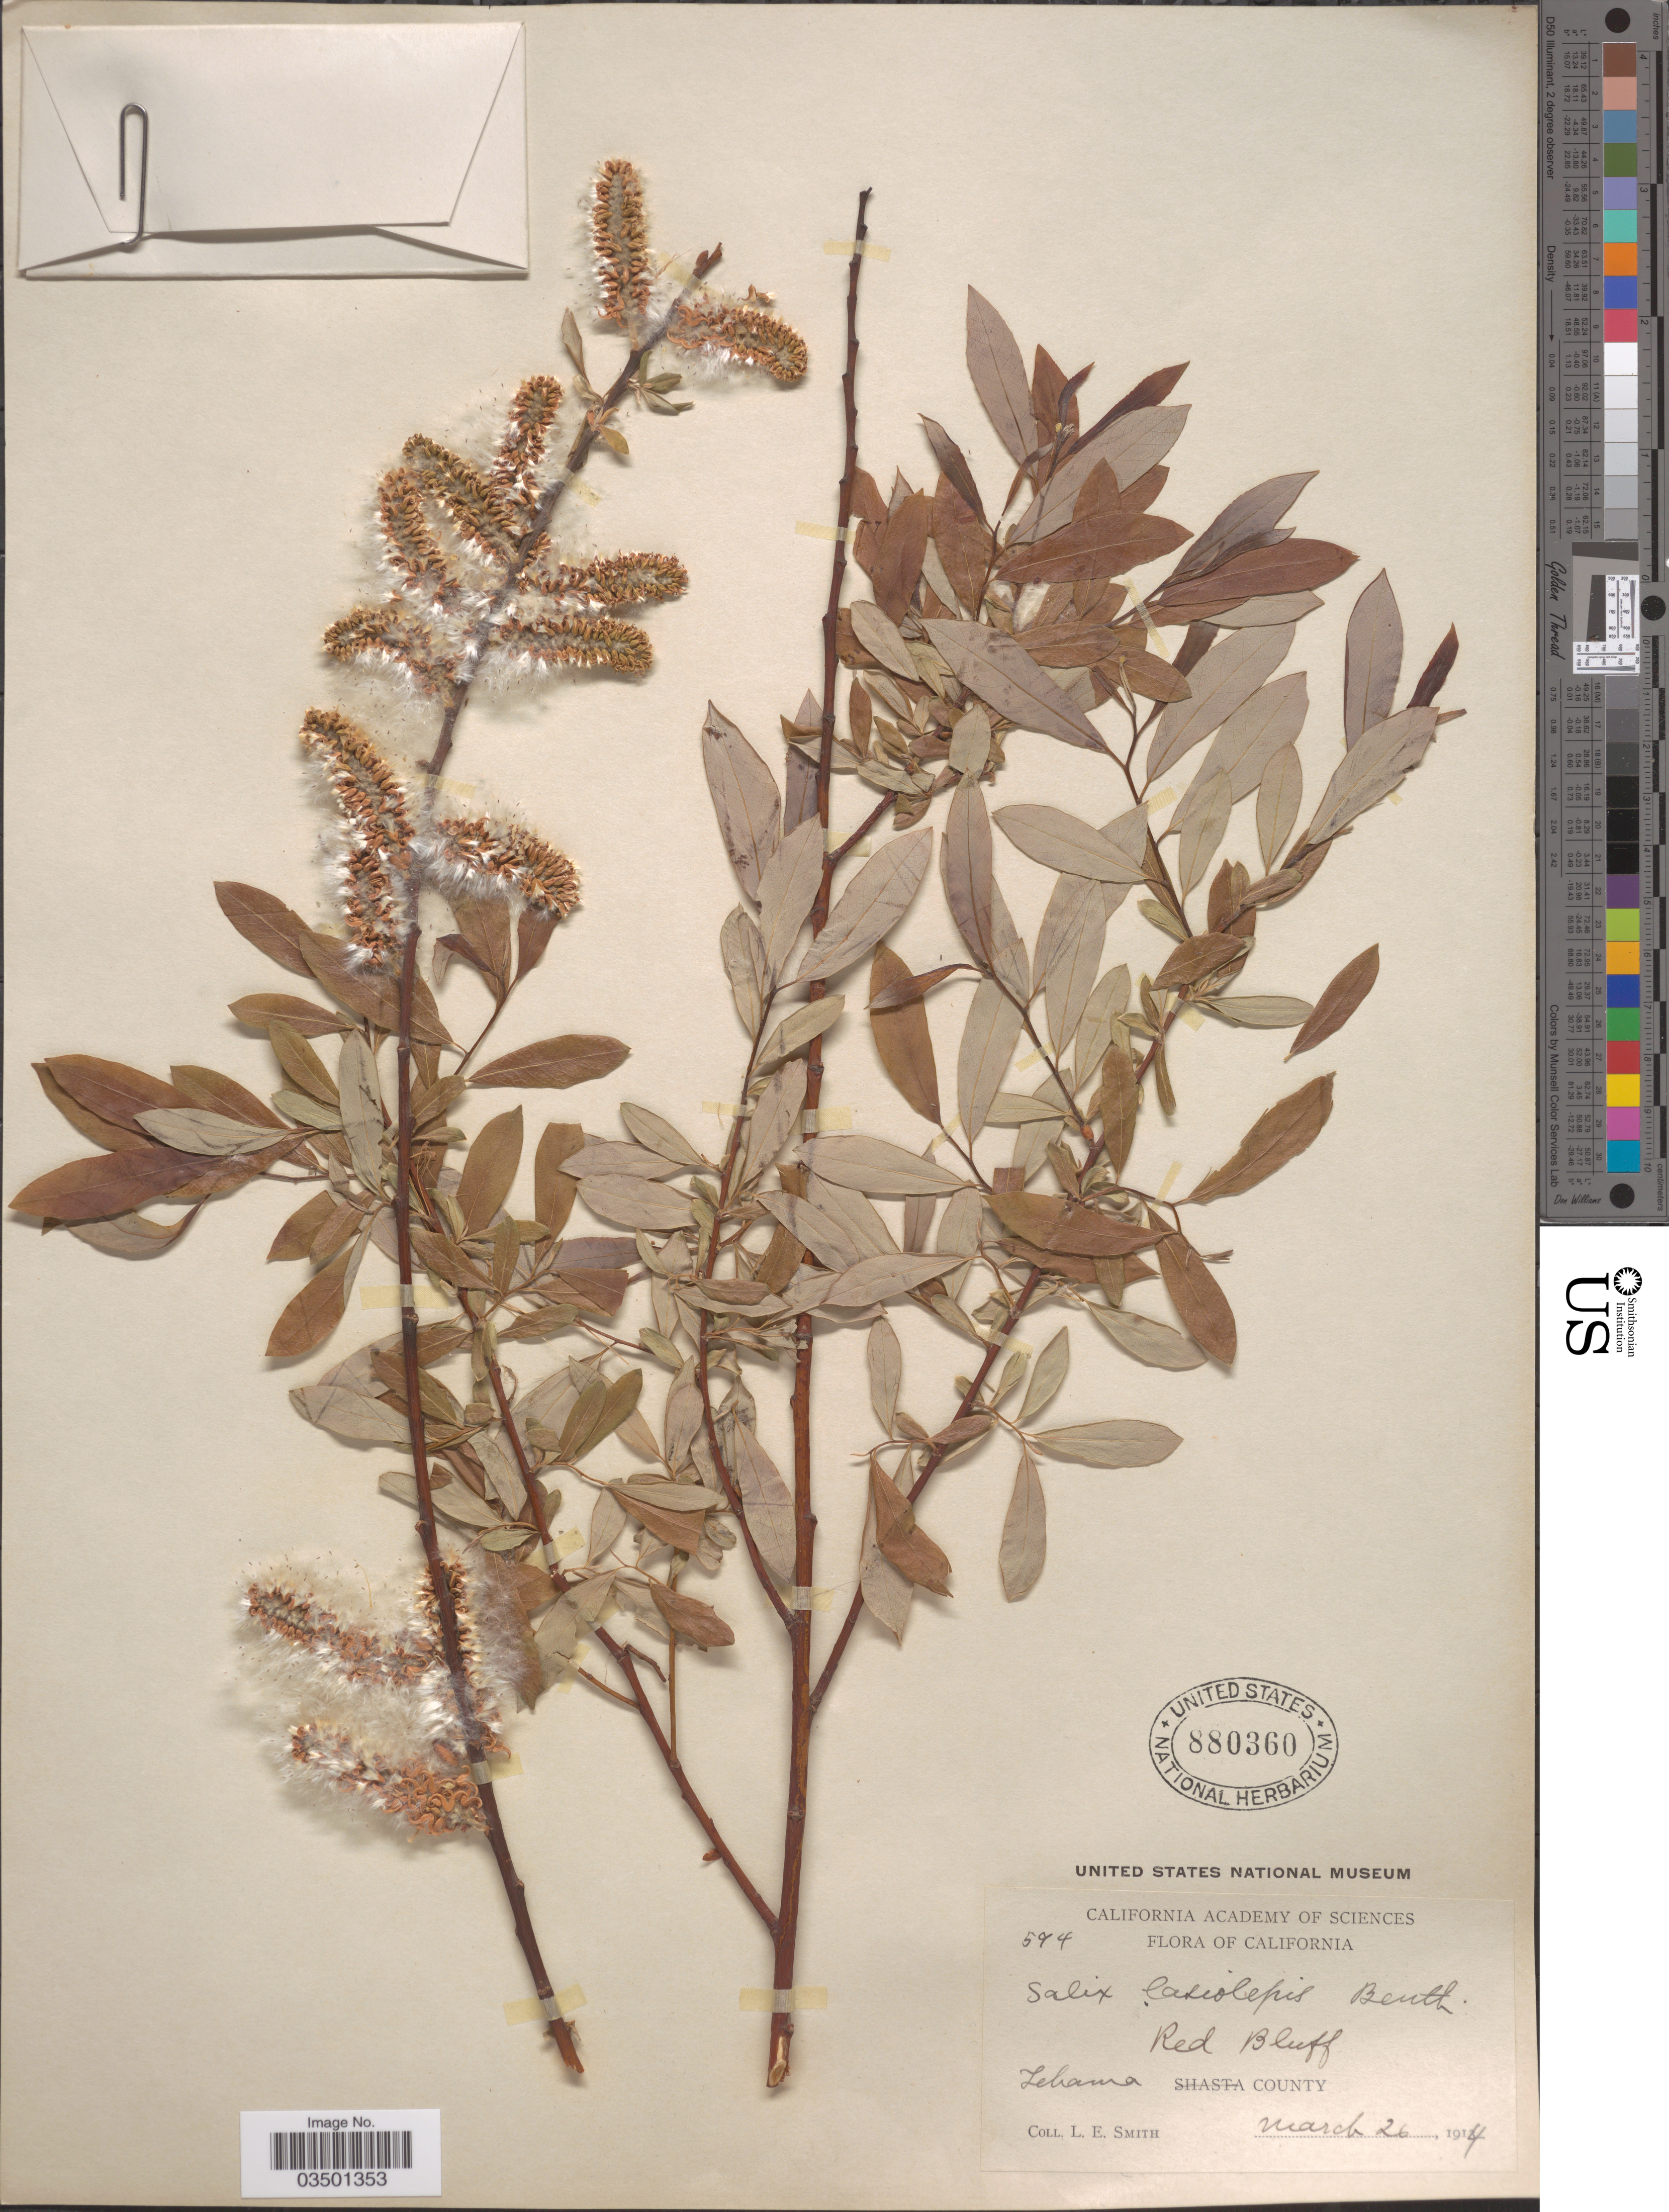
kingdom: Plantae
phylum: Tracheophyta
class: Magnoliopsida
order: Malpighiales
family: Salicaceae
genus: Salix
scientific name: Salix lasiolepis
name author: Benth.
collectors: L. E. Smith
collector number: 594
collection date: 1914-03-26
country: United States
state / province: California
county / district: Tehama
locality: Red Bluff. Tehama County.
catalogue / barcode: US 880360